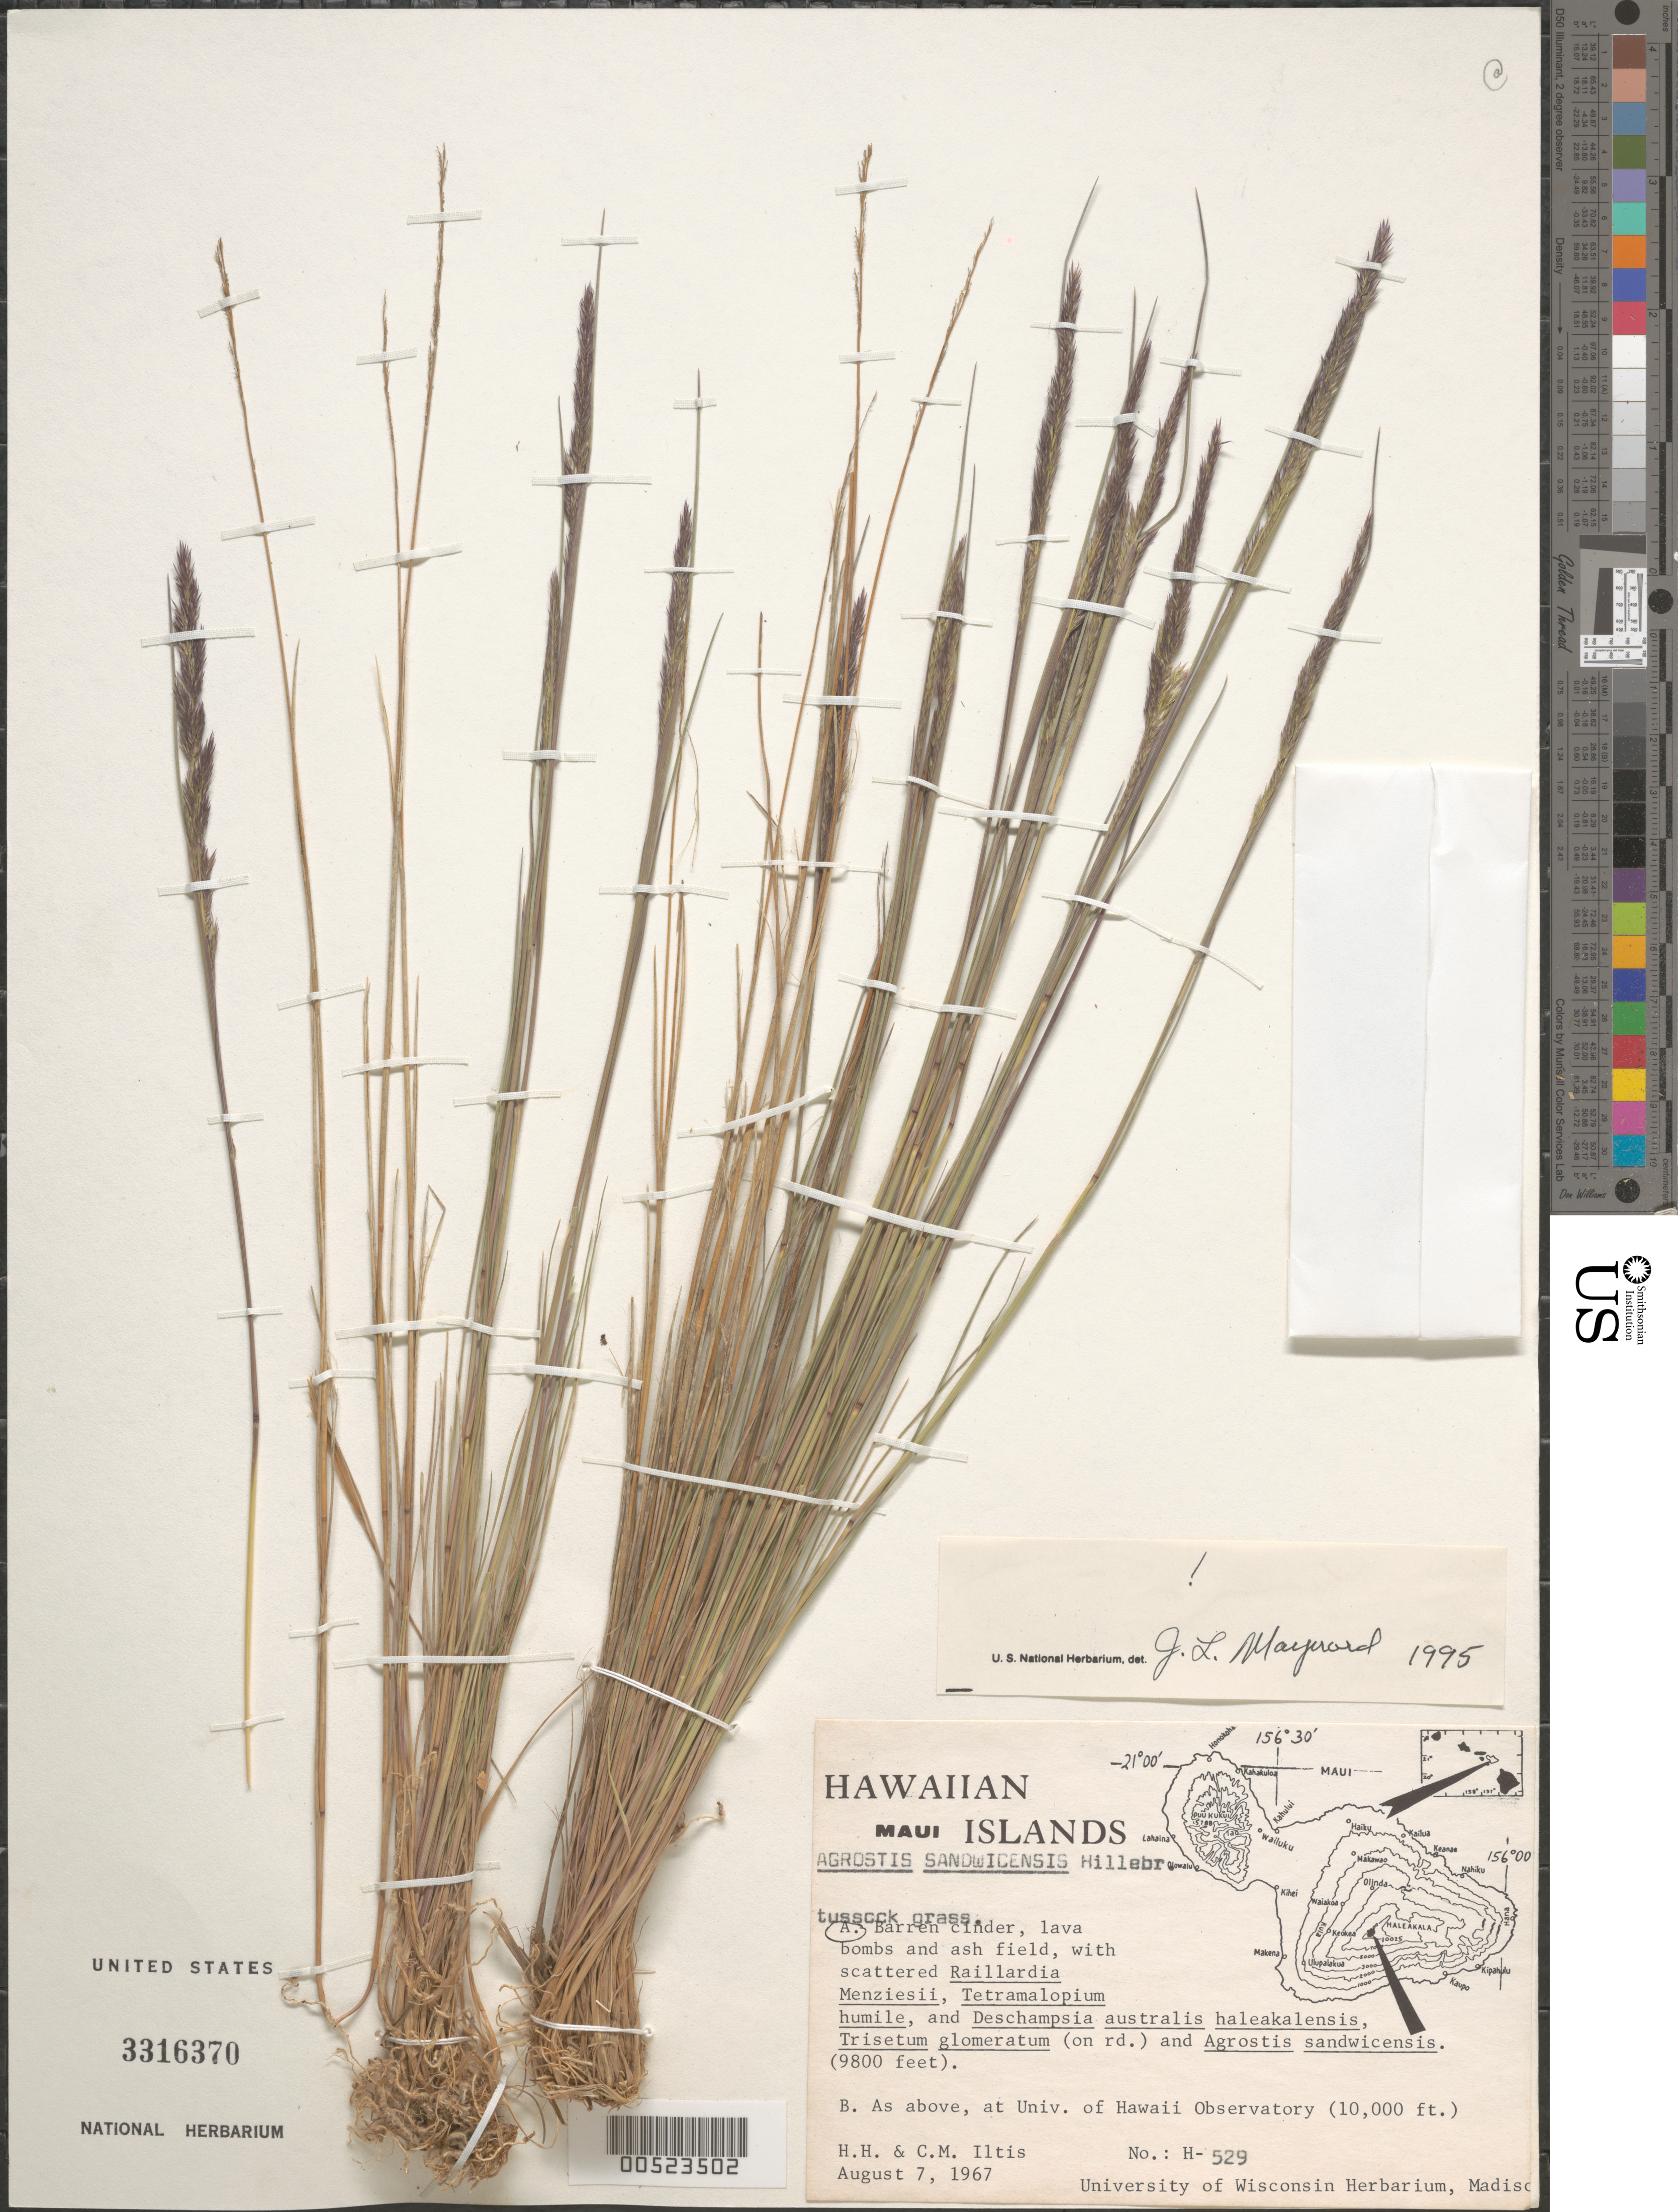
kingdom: Plantae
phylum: Tracheophyta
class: Liliopsida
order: Poales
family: Poaceae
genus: Agrostis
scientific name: Agrostis sandwicensis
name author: Hillebr.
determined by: Maynard, J. L.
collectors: H. H. Iltis & C. M Iltis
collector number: H-529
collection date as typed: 7 Aug 1967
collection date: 1967-08-07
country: United States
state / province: Hawaii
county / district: Maui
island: Maui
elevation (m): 2987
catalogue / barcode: US 3316370